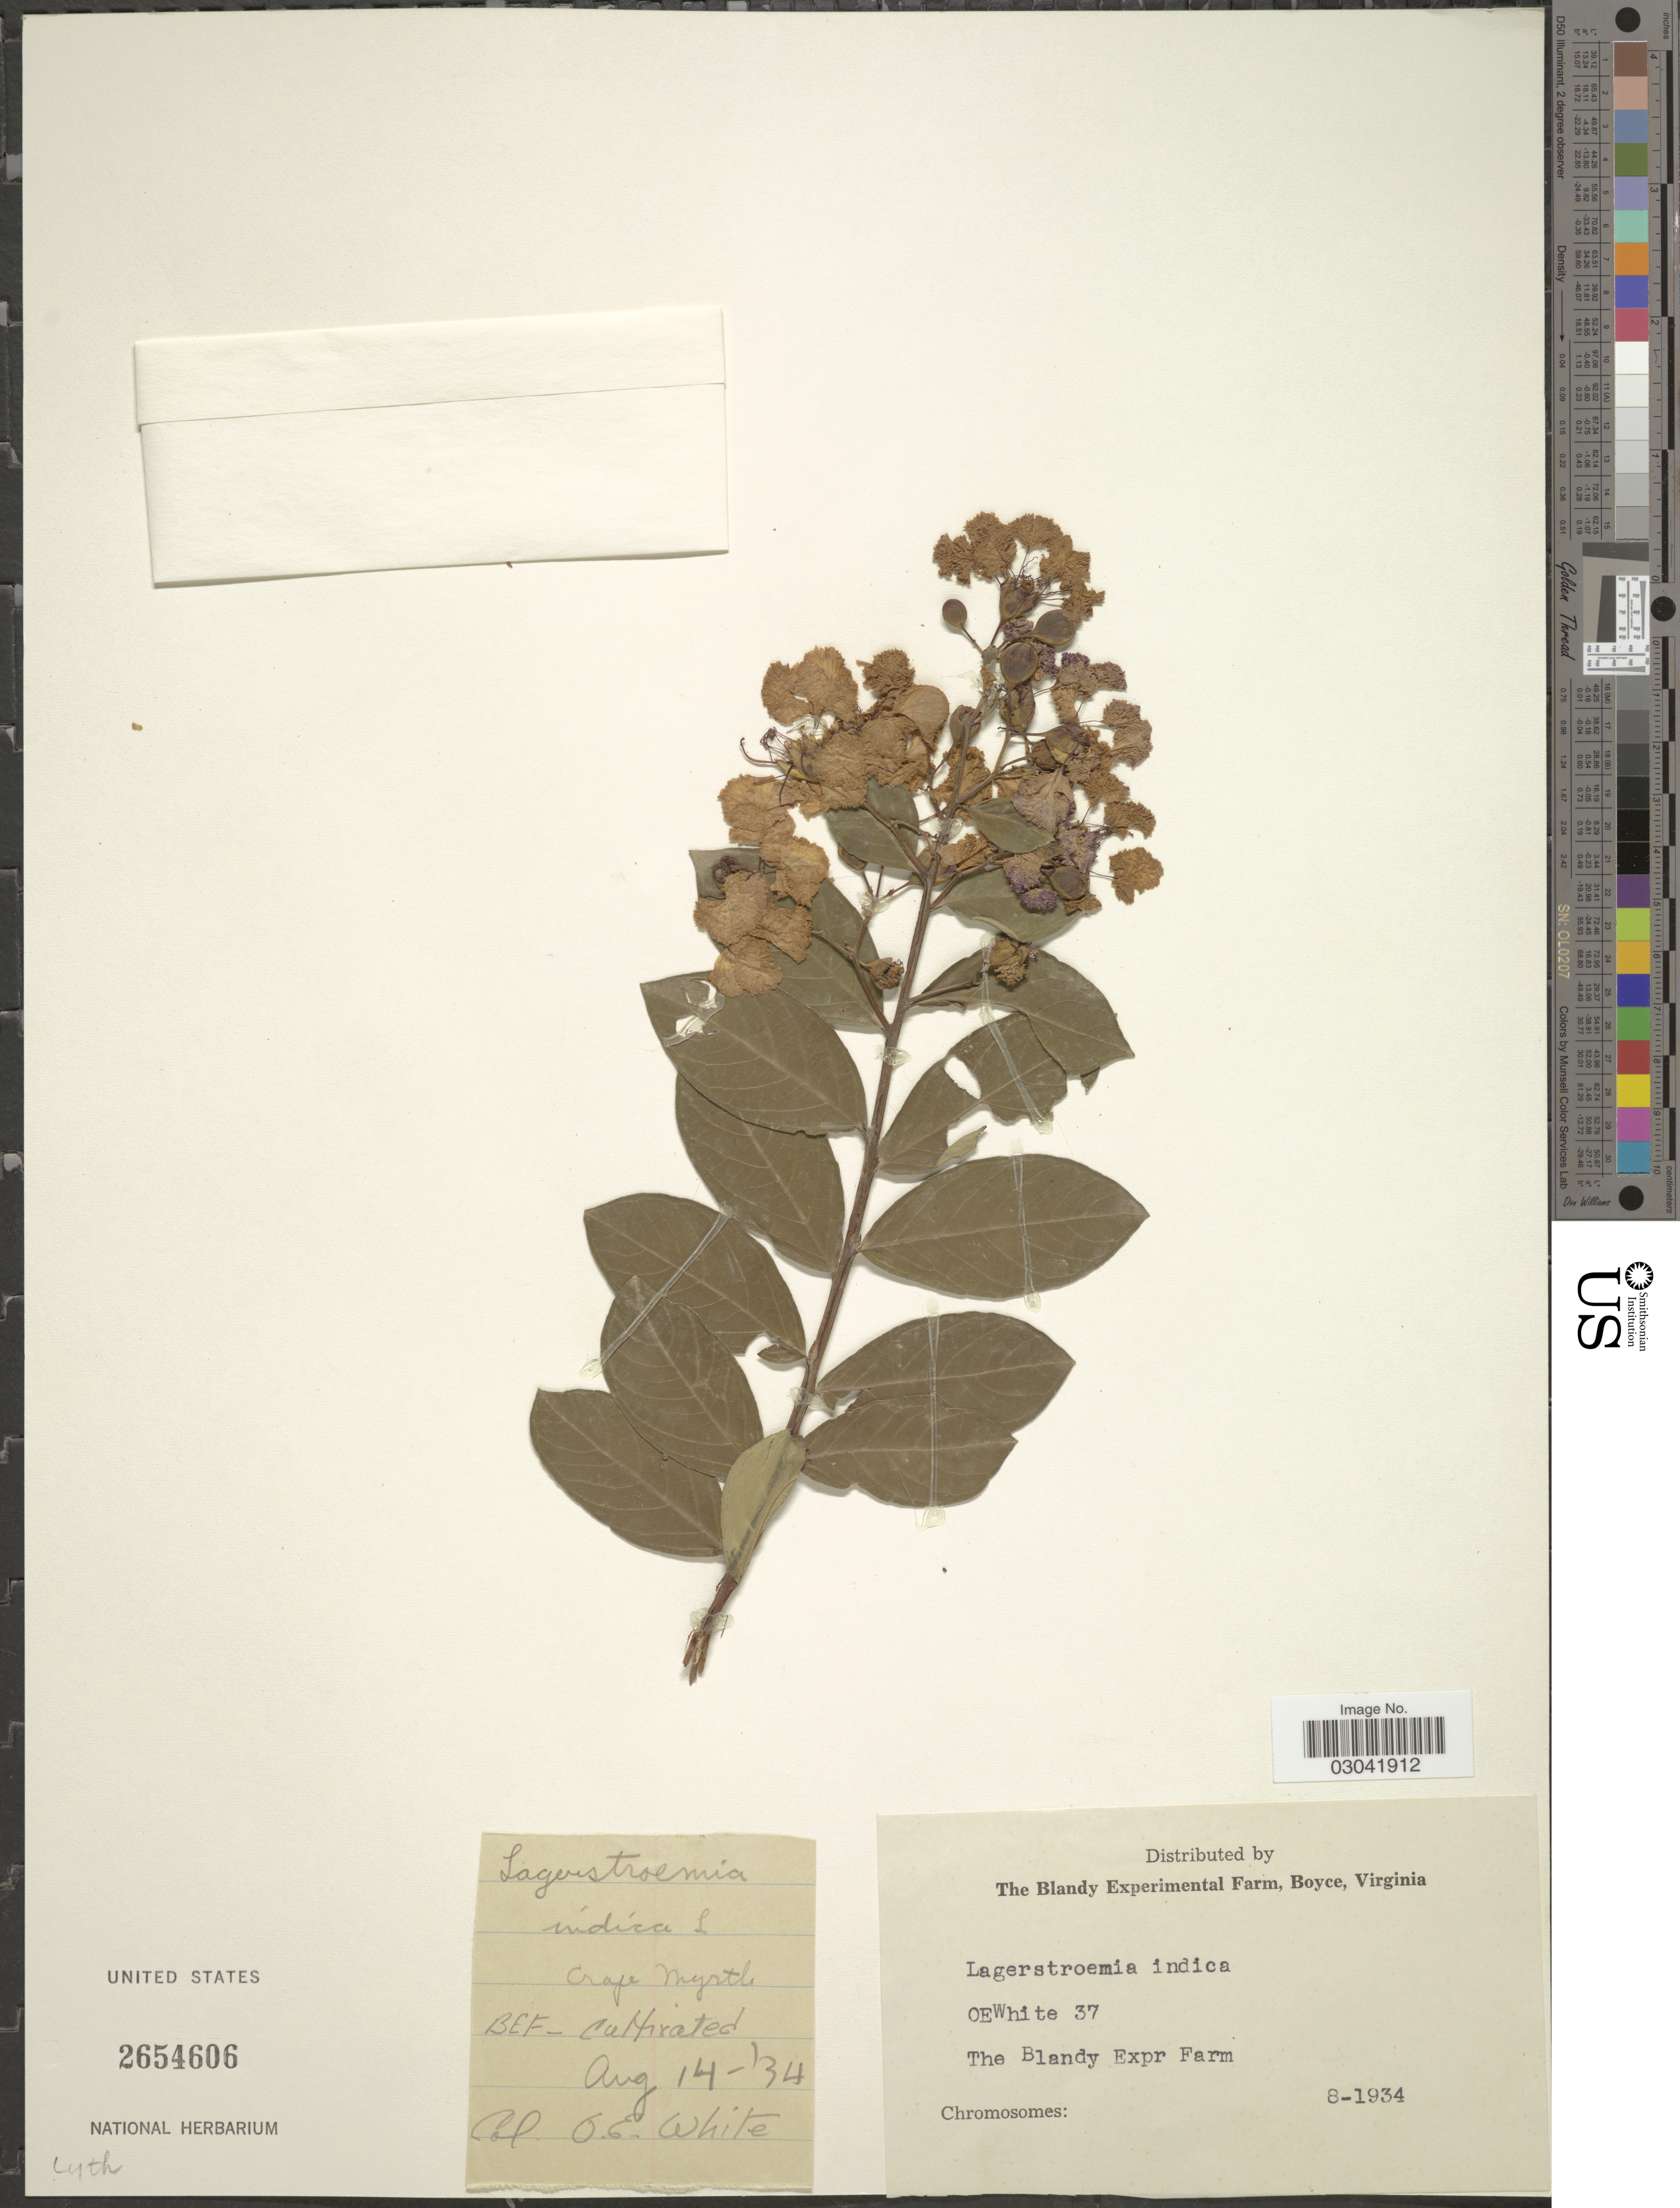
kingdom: Plantae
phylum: Tracheophyta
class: Magnoliopsida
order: Myrtales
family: Lythraceae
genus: Lagerstroemia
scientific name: Lagerstroemia indica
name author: L.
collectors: O. E. White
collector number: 37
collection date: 1934-08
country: United States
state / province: Virginia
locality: The Blandy Experimental Farm, Boyce.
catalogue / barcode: US 2654606